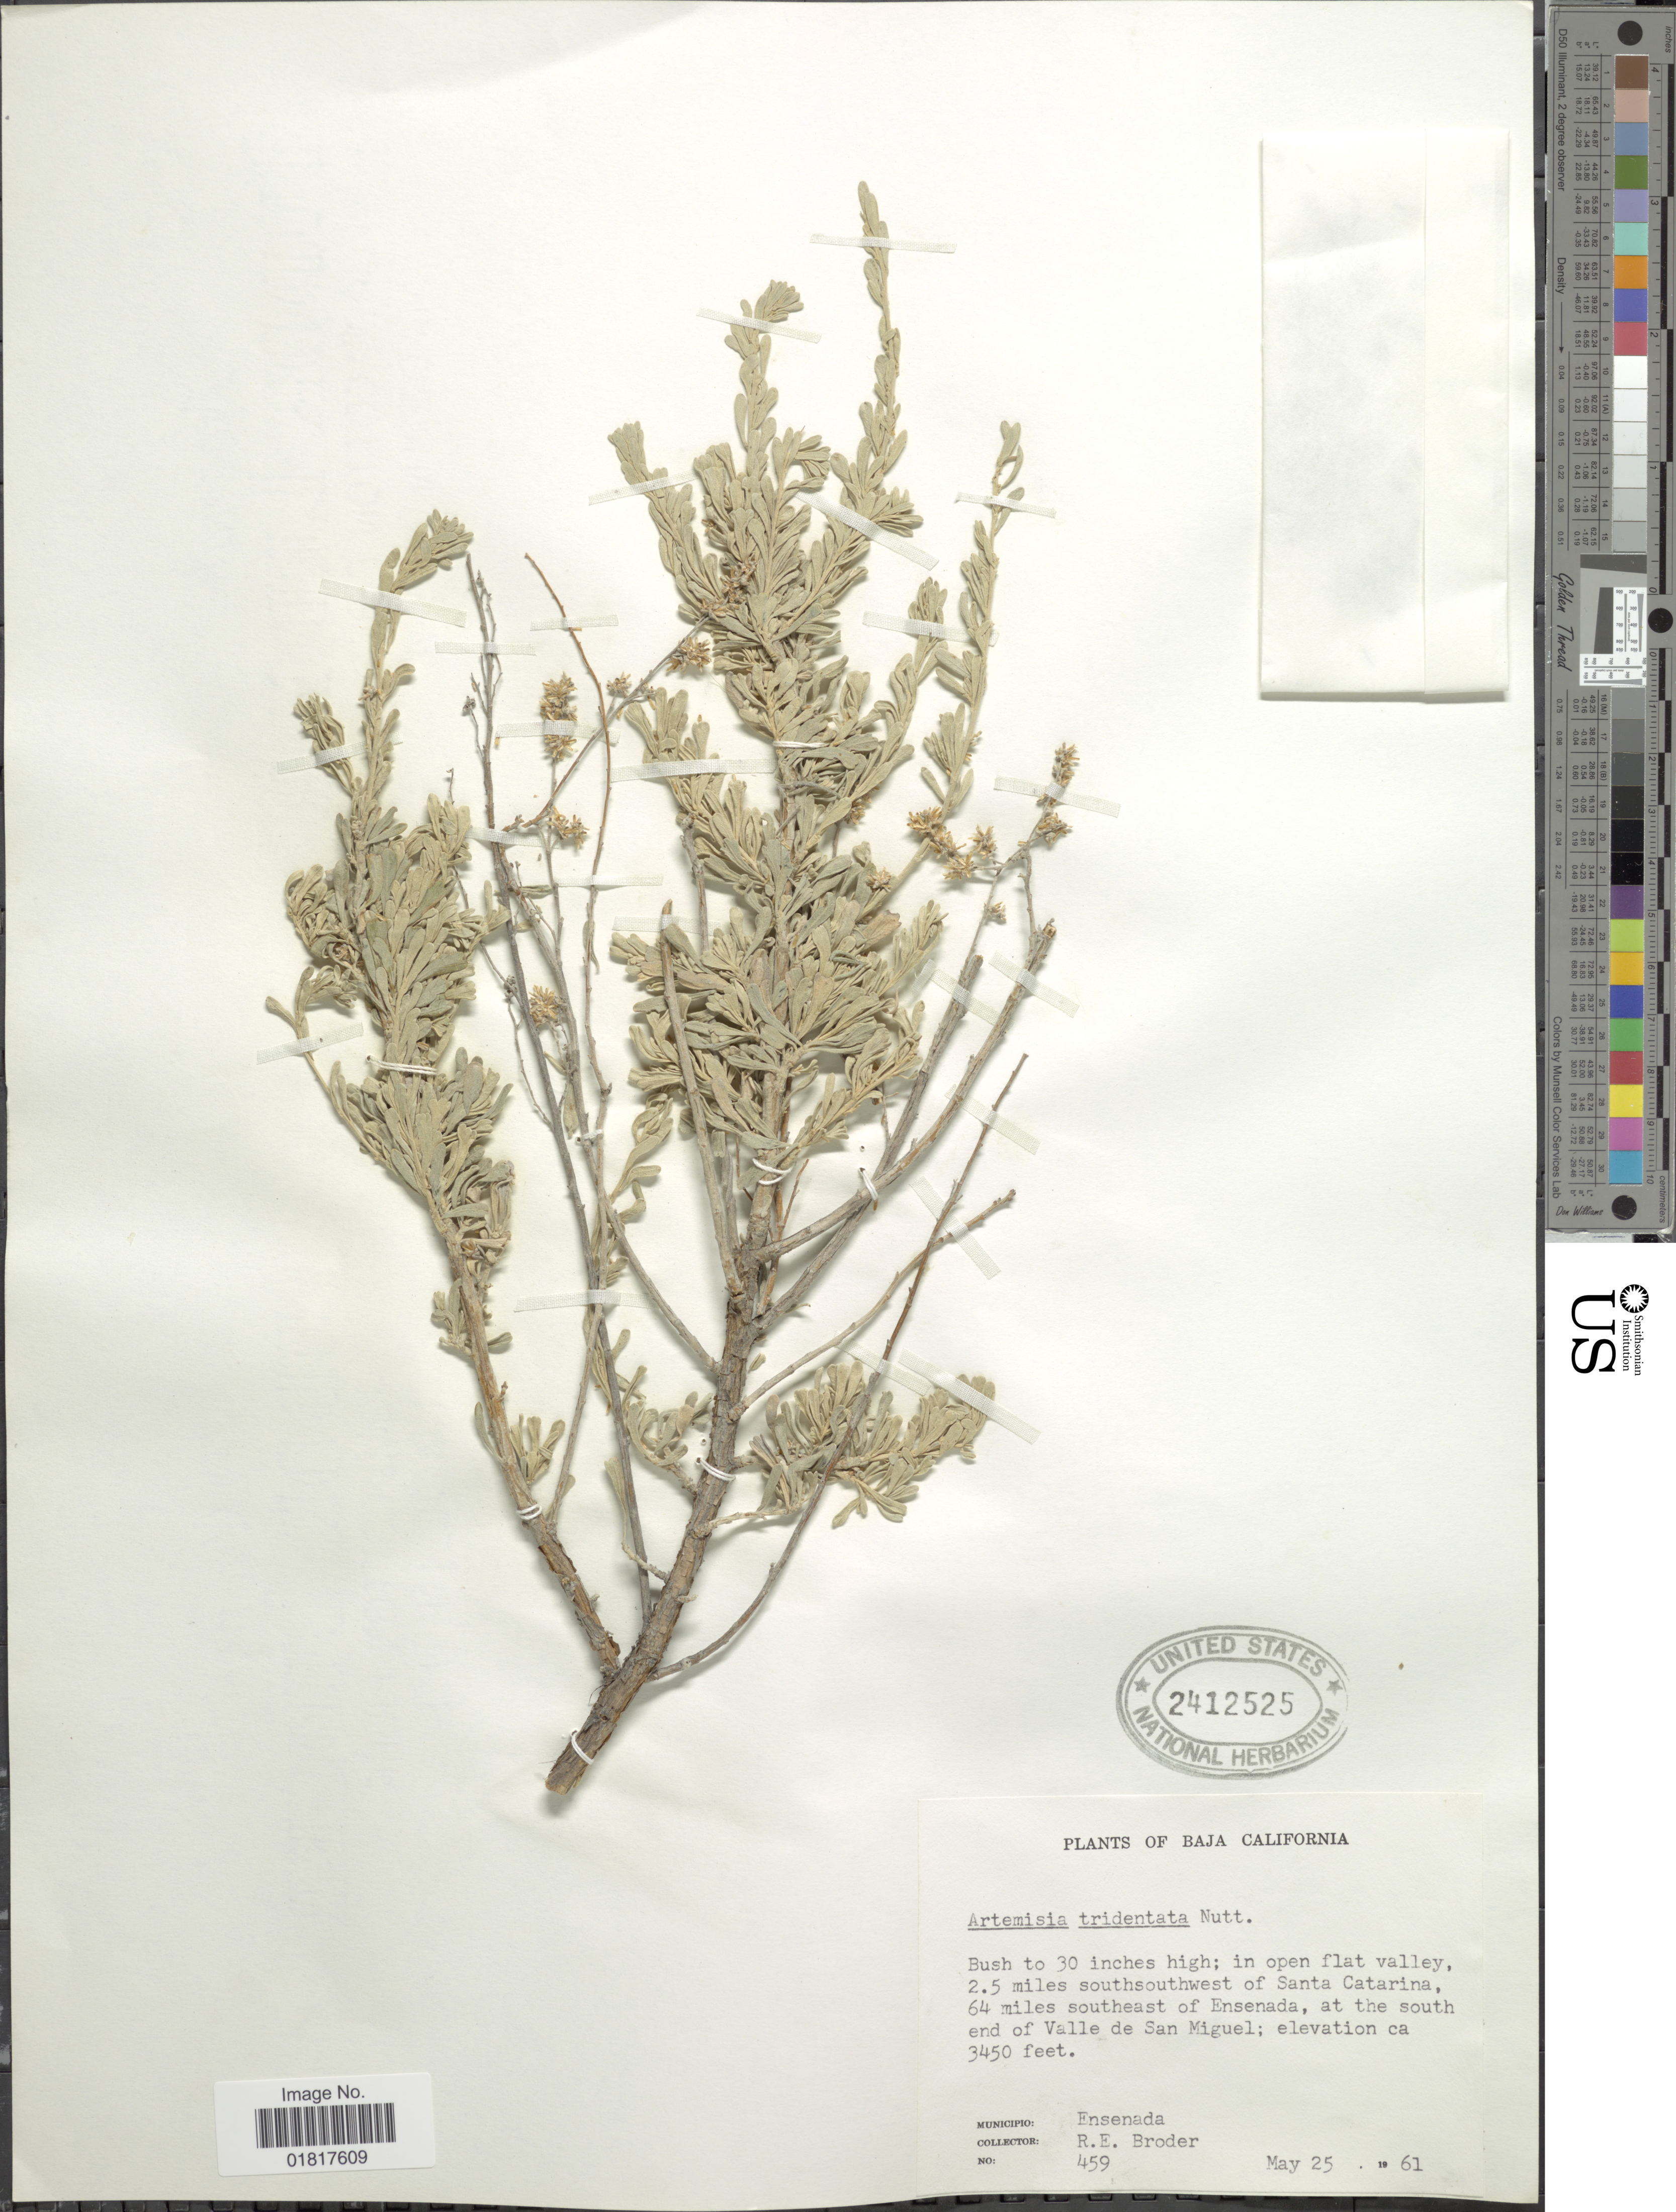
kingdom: Plantae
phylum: Tracheophyta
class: Magnoliopsida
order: Asterales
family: Asteraceae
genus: Artemisia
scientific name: Artemisia tridentata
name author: Nutt.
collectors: R. Broder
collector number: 459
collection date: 1961-08-25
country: Mexico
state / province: Baja California Norte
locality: In open valley, 2.5 miles southsouthwest of Santa Catarina, 64 miles southeast of Ensenada, at the south end of Valle de San Miguel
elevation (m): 1052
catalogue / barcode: US 2412525